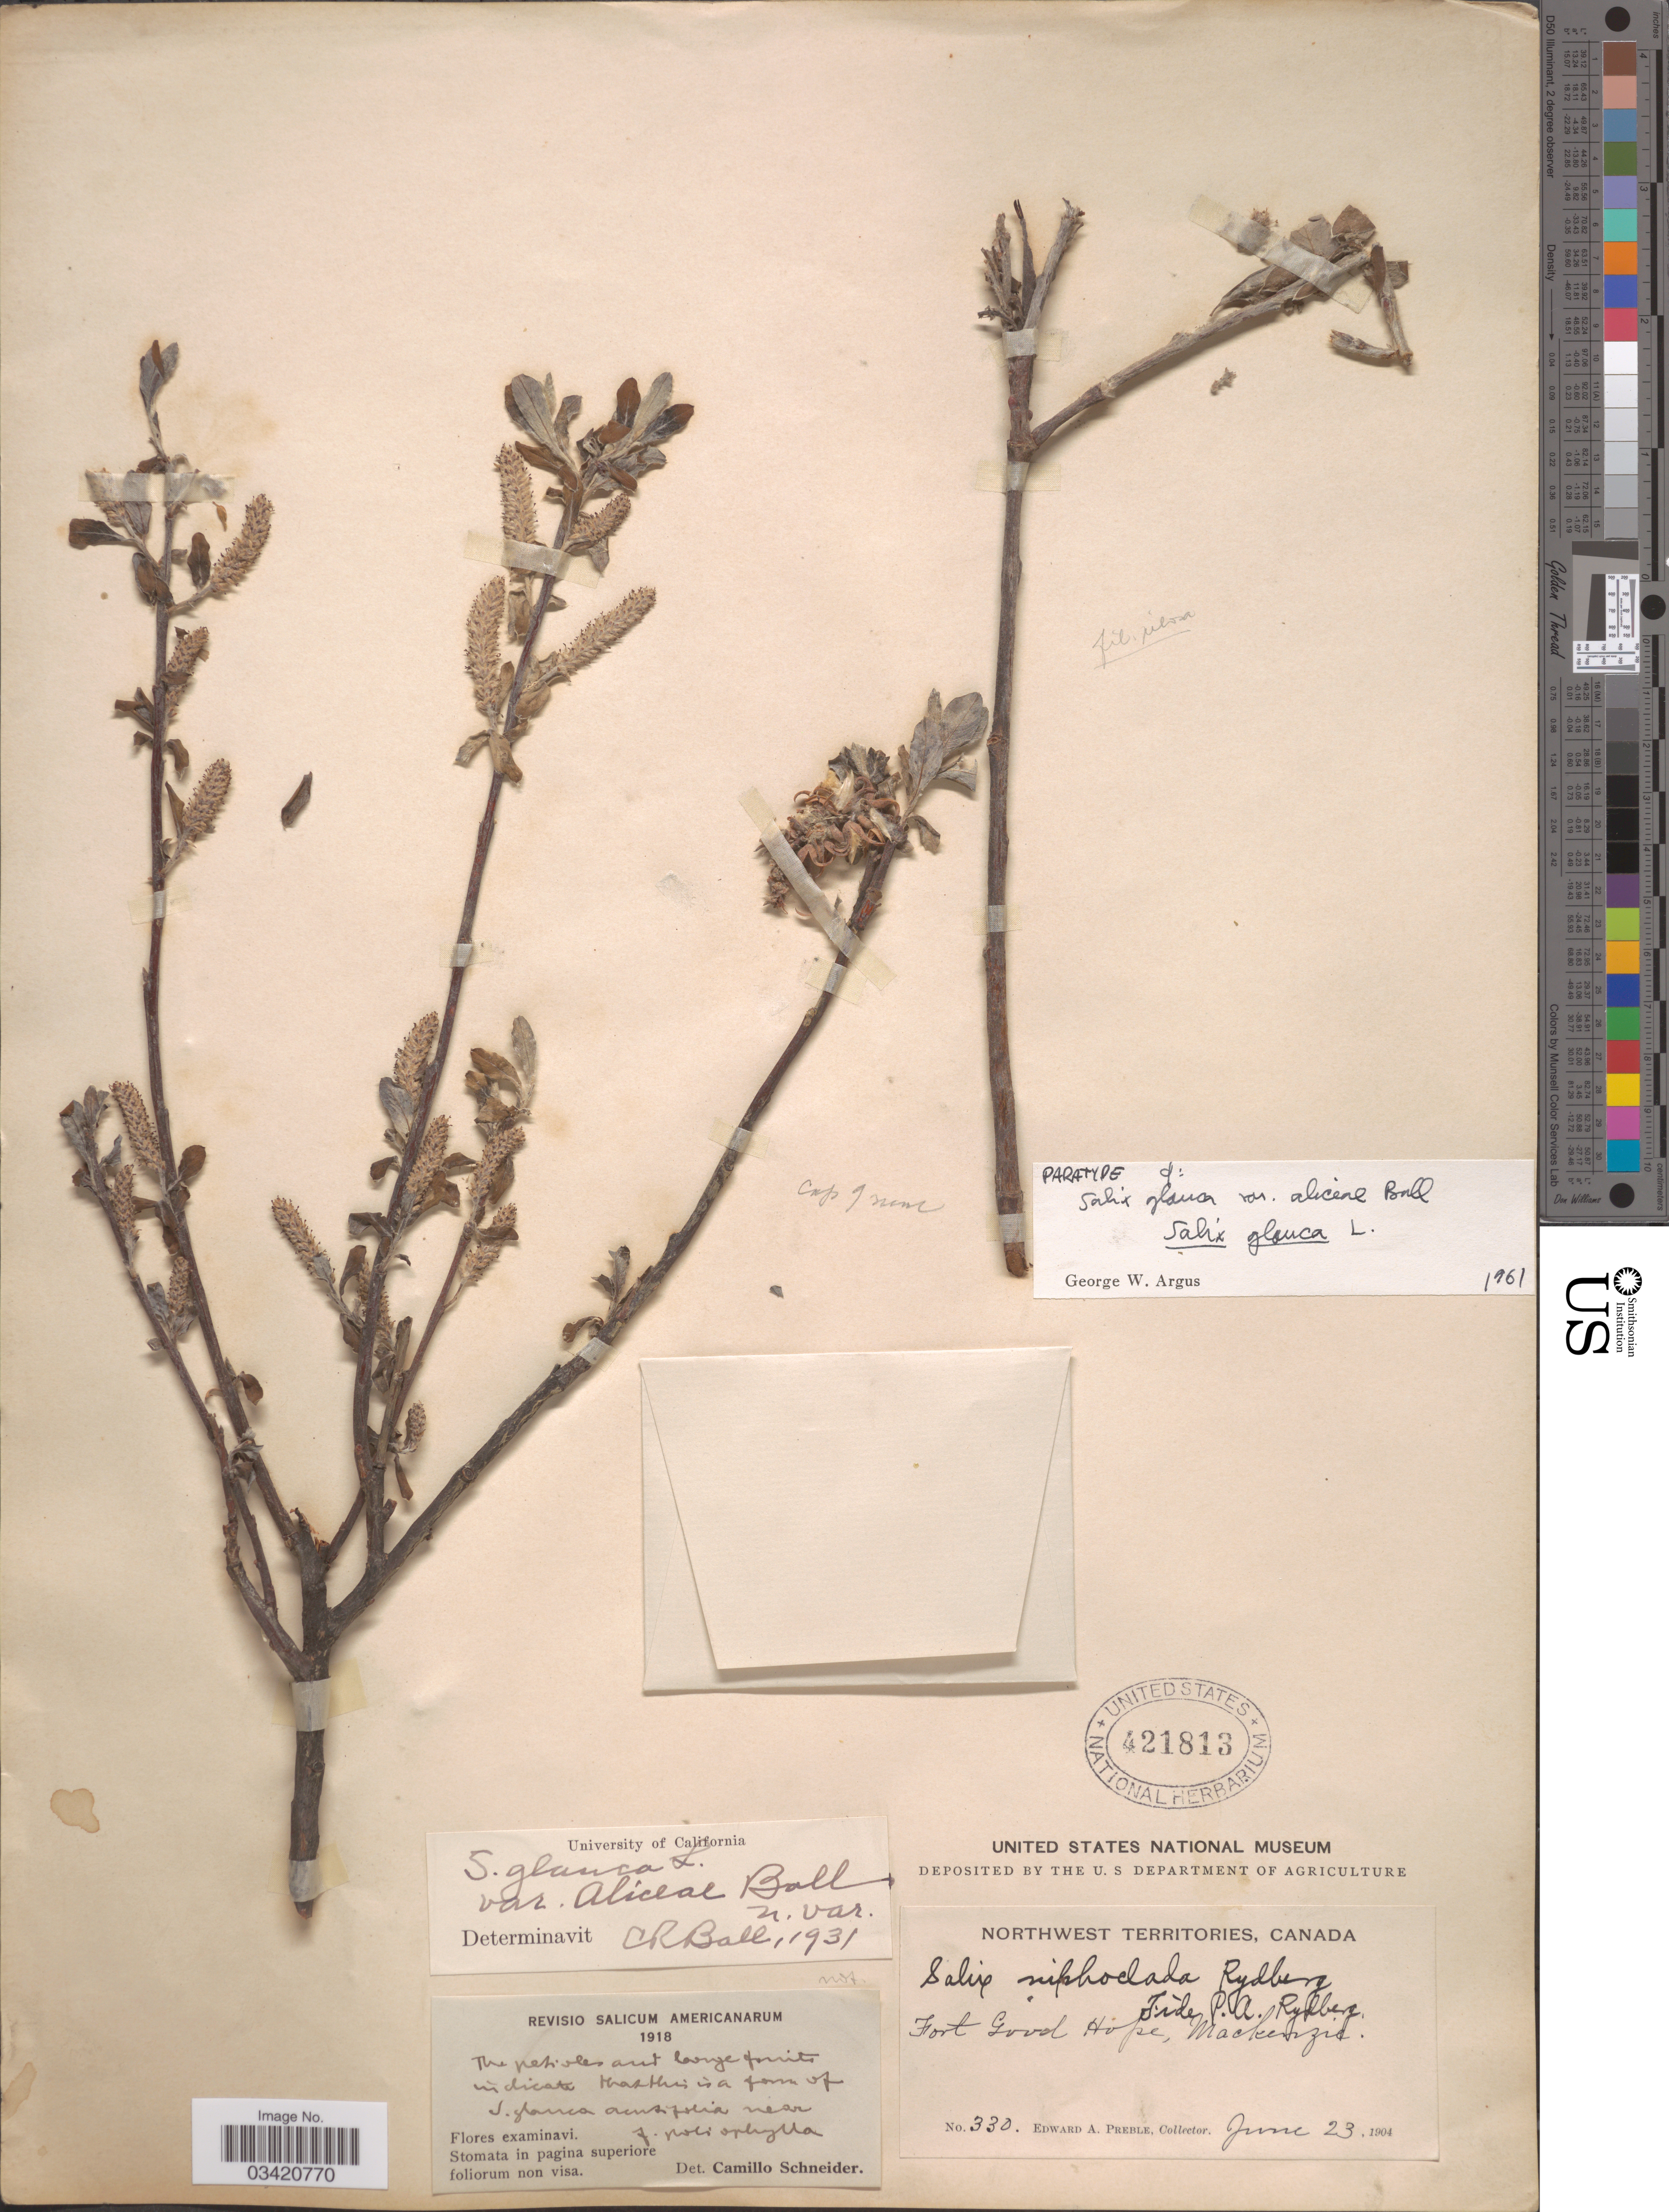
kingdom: Plantae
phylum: Tracheophyta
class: Magnoliopsida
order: Malpighiales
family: Salicaceae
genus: Salix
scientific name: Salix glauca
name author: L.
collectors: E. Preble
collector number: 330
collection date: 1904-06-23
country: Canada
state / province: Northwest Territories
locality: Fort Good Hope, Mackenzie.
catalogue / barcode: US 421813